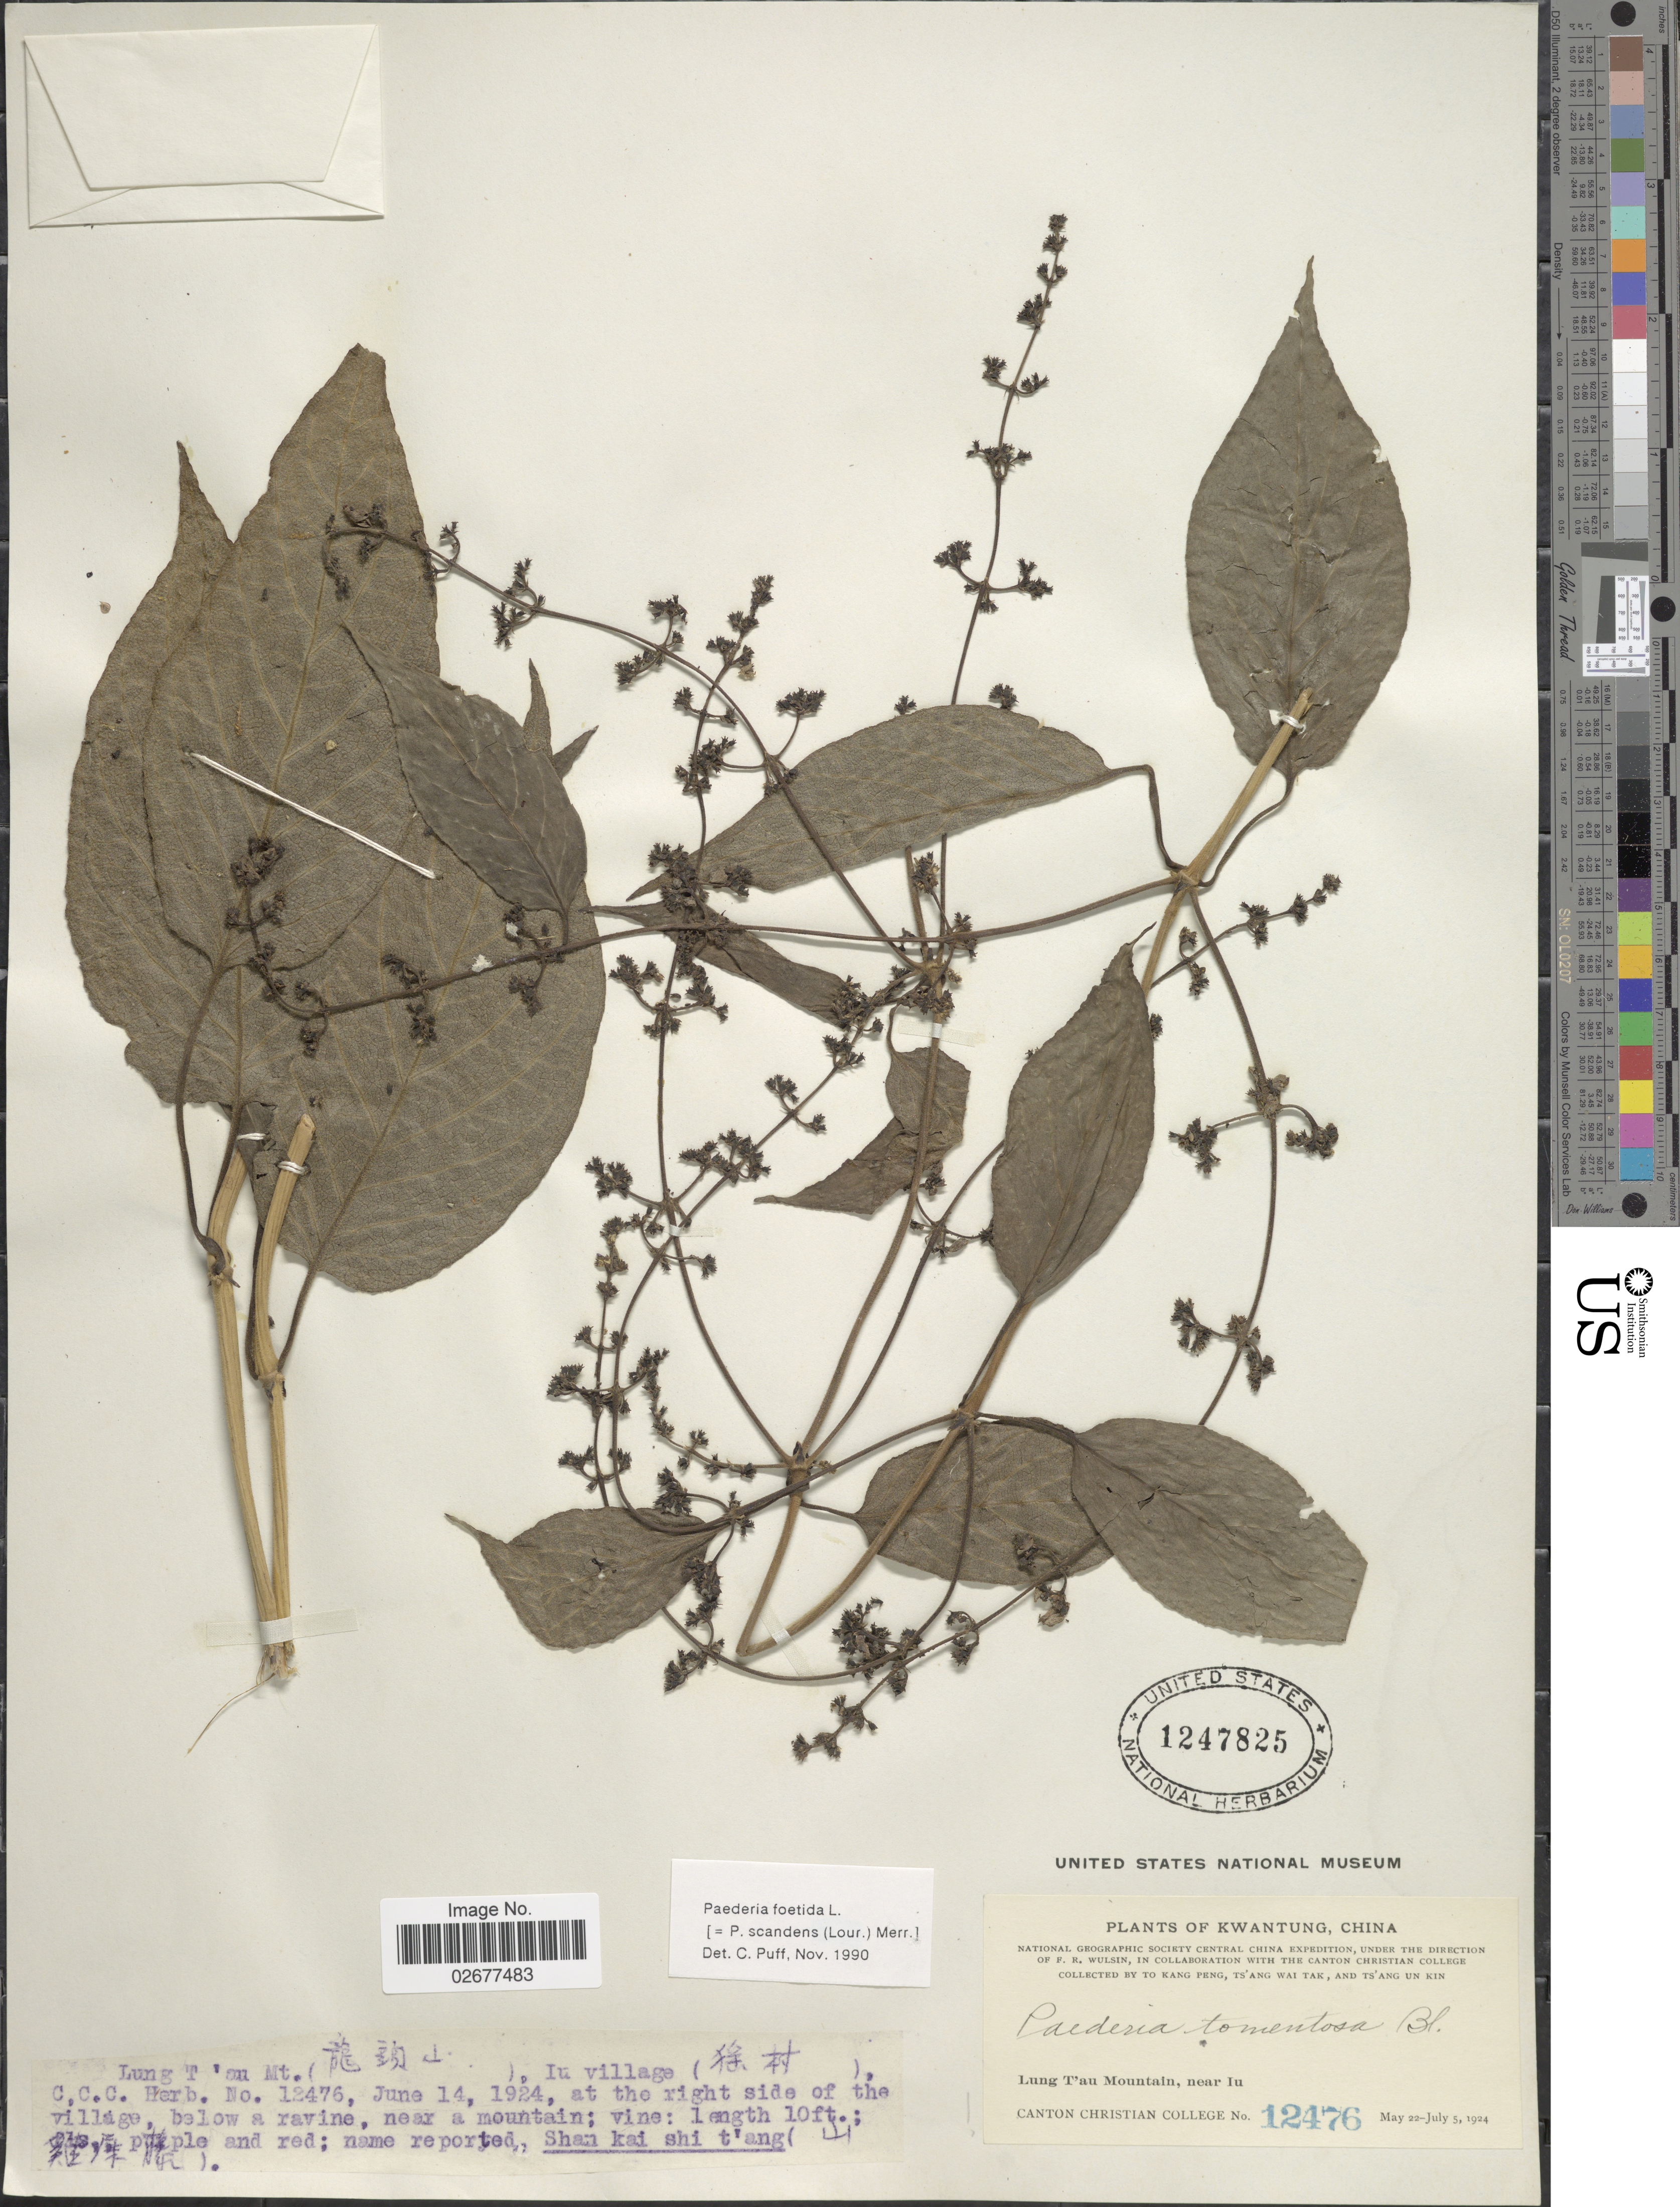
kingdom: Plantae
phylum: Tracheophyta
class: Magnoliopsida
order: Gentianales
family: Rubiaceae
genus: Paederia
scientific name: Paederia foetida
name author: L.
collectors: K. Peng, W. T. Tsang & Ts' Ang Un Kin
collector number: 12476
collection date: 1924-06-14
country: China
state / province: Guangdong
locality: Kwangtung. Lung T'au Mountain, near Iu. Iu village. At the right side of the village, below a ravine, near a mountain.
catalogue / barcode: US 1247825